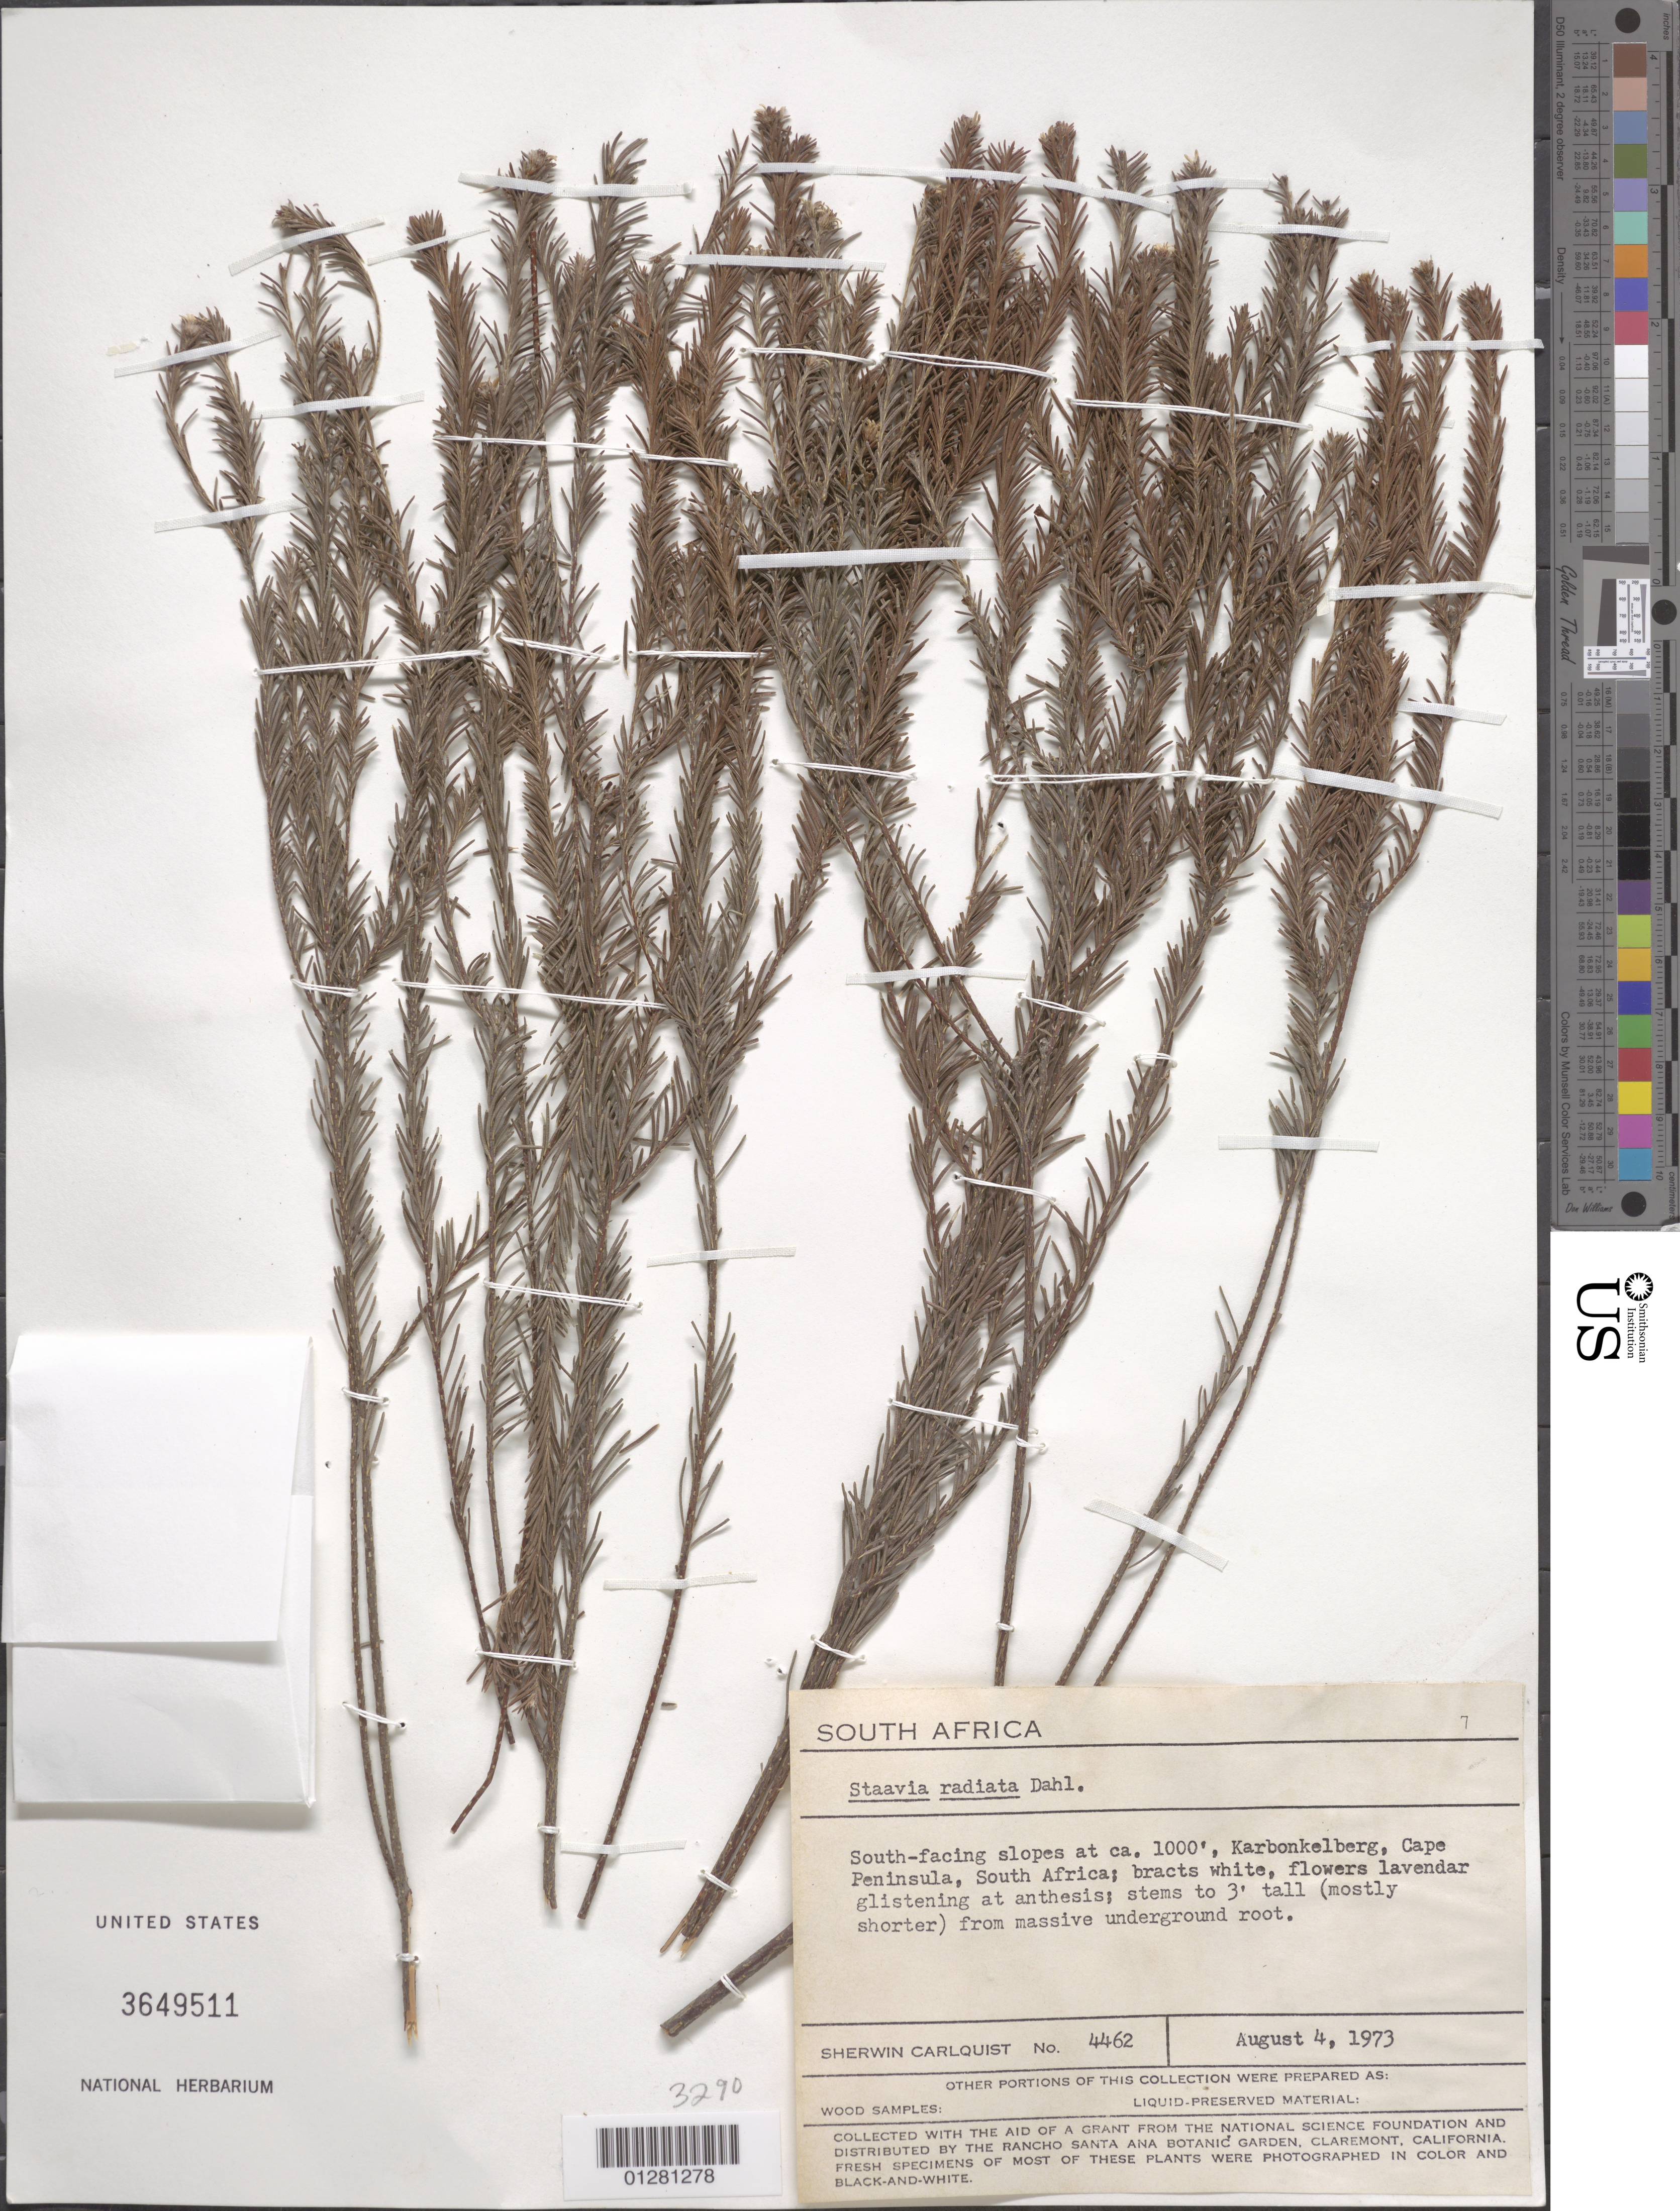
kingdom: Plantae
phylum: Tracheophyta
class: Magnoliopsida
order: Bruniales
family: Bruniaceae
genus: Staavia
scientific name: Staavia radiata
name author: (L.) Dahl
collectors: S. Carlquist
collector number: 4462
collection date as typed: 4 Aug 1973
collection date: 1973-08-04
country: South Africa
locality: S-facing slopes, Karbonkelberg, Cape Peninsula.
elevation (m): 305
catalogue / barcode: US 3649511